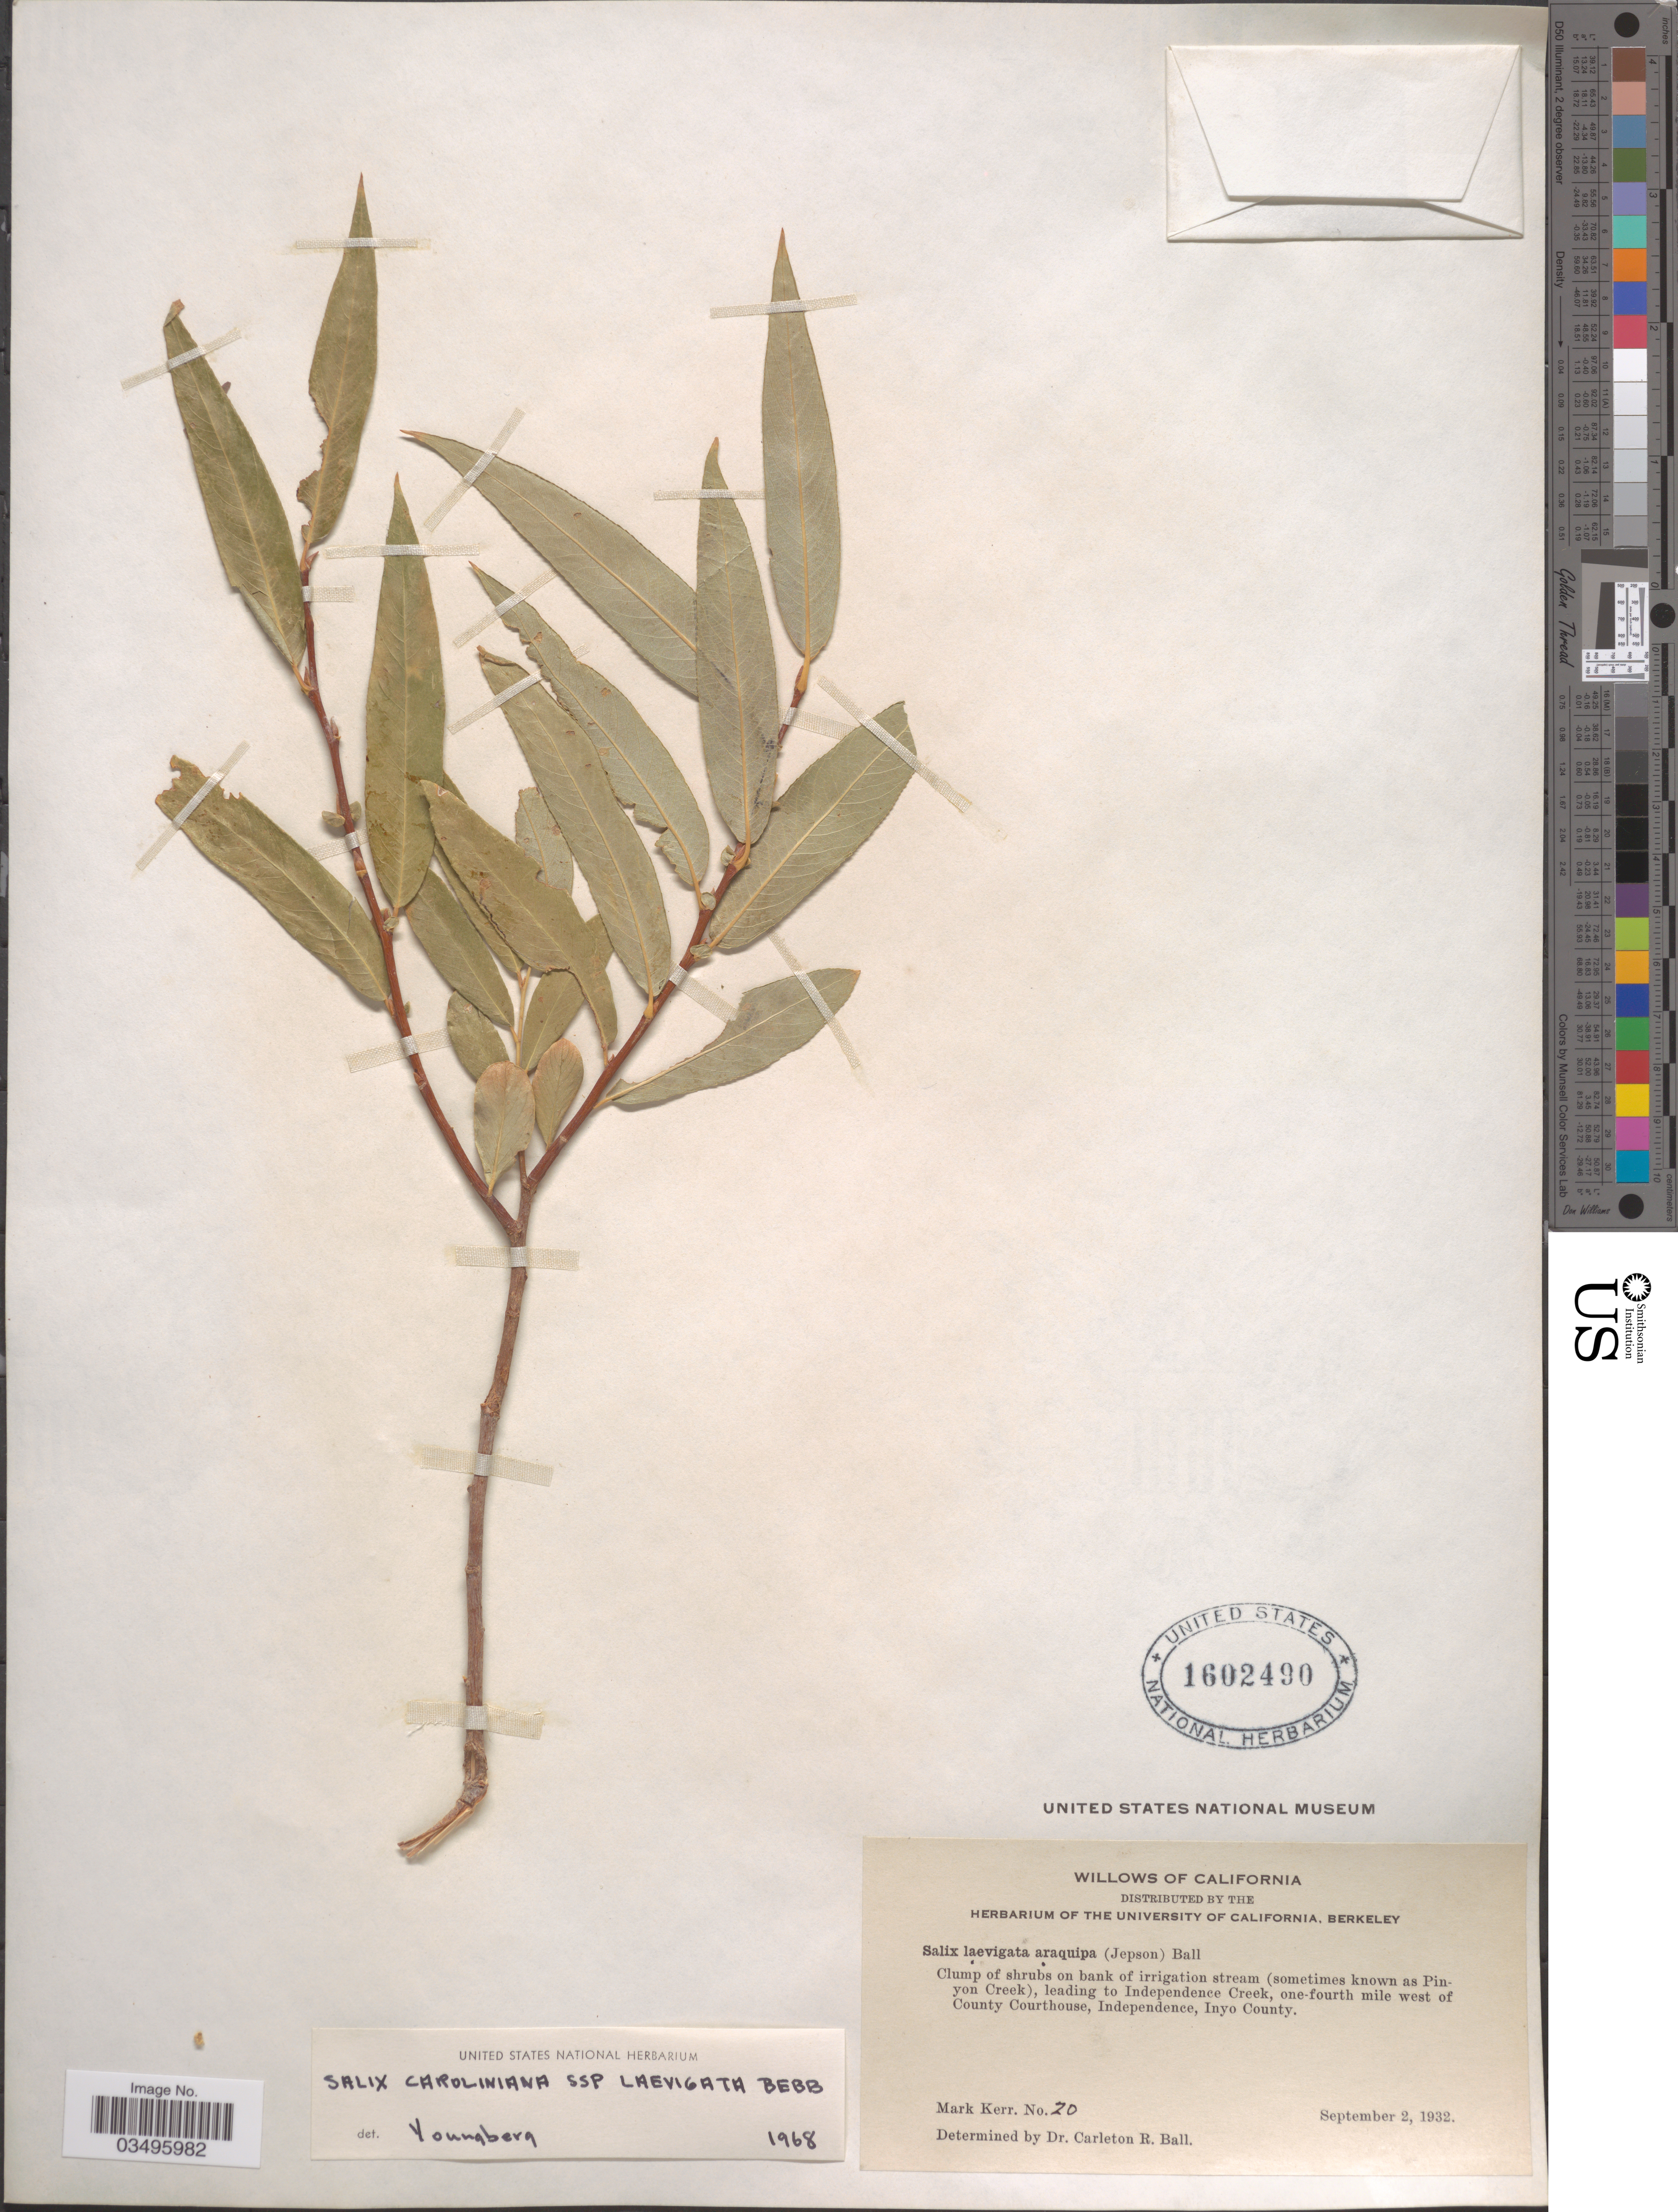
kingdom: Plantae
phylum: Tracheophyta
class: Magnoliopsida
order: Malpighiales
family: Salicaceae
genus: Salix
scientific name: Salix caroliniana subsp. laevigata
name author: Bebb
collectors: M. Kerr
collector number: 20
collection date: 1932-09-02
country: United States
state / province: California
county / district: Inyo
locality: Clump of shrubs on bank of irrigation stream (sometimes known as Pinyon Creek), leading to Independence Creek, one-fourth mile west of County Courthouse, Independence, Inyo County.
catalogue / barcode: US 1602490